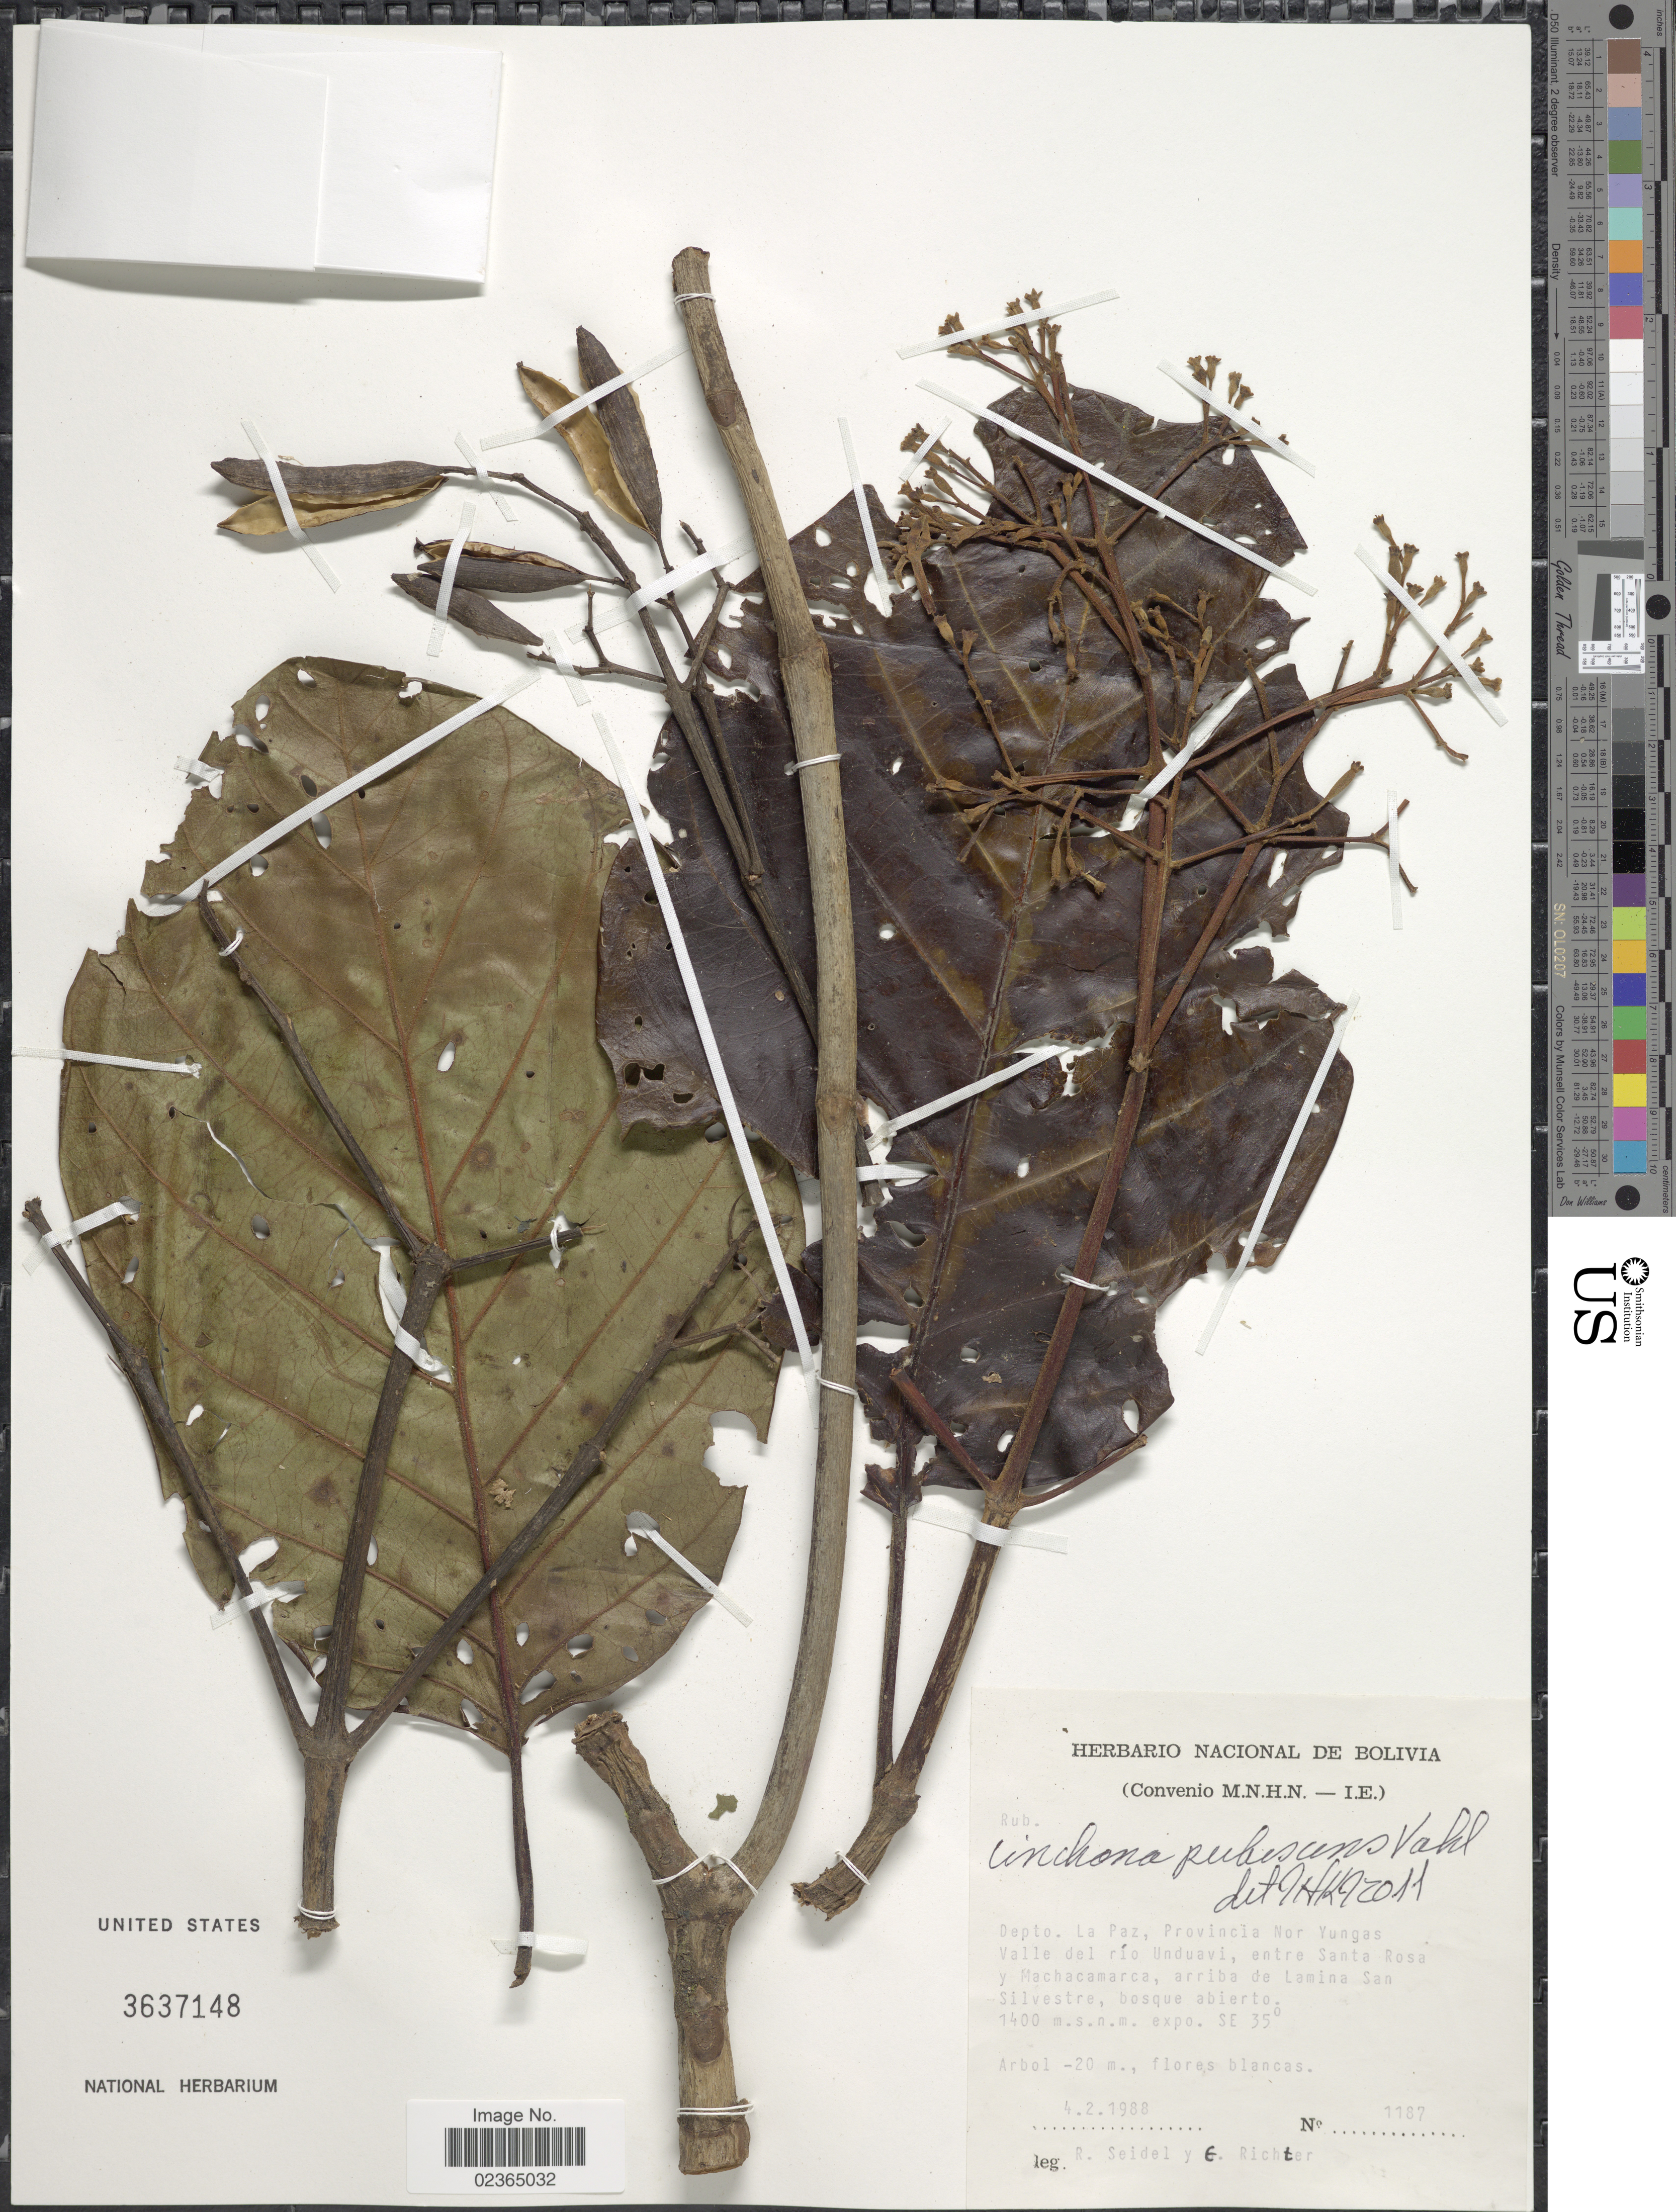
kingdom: Plantae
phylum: Tracheophyta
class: Magnoliopsida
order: Gentianales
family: Rubiaceae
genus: Cinchona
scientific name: Cinchona pubescens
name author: Vahl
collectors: R. Seidel & E. Richter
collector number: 1187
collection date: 1988-02-04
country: Bolivia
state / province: La Paz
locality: Provincia Nor Yungas, Valle del río Unduavi, entre Santa Rosa y Machacamarca, arriba de Lamina San Silvestre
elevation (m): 1400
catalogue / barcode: US 3637148